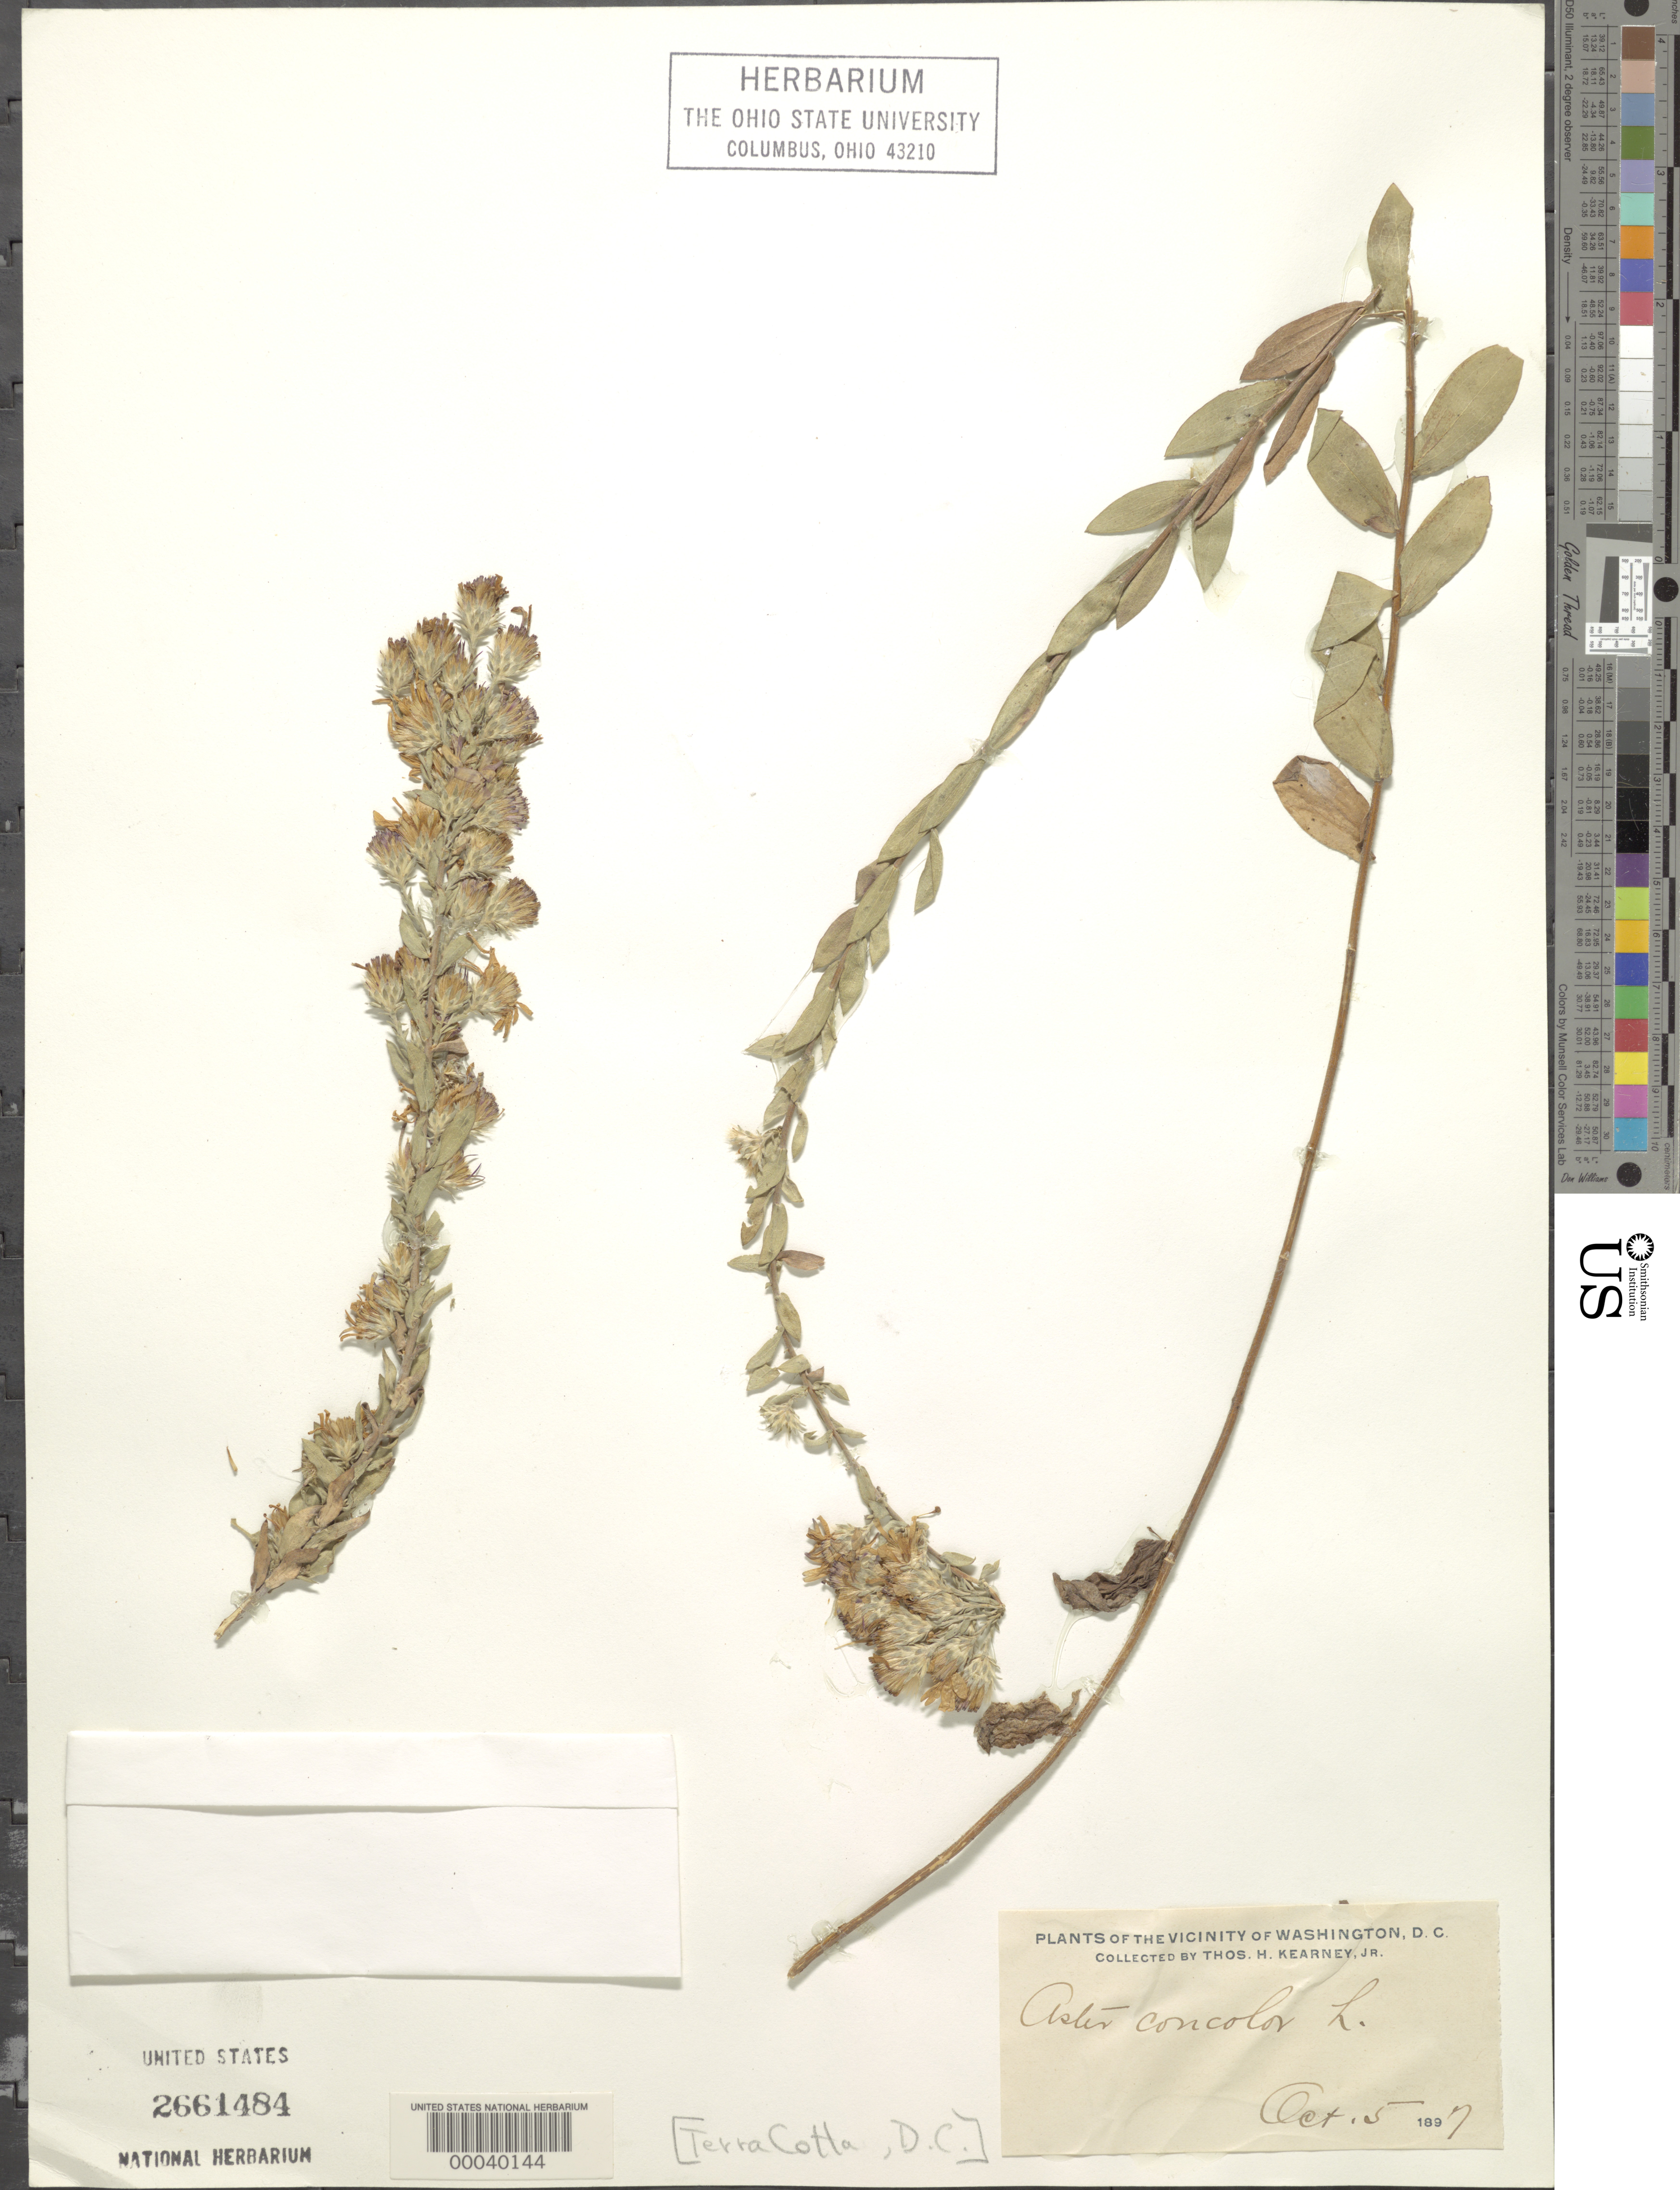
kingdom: Plantae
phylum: Tracheophyta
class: Magnoliopsida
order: Asterales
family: Asteraceae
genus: Symphyotrichum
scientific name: Symphyotrichum concolor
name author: (L.) G.L. Nesom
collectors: T. H. Kearney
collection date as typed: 05 Oct 1897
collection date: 1897-10-05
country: United States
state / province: District of Columbia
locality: Terra Cotta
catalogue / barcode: US 2661484